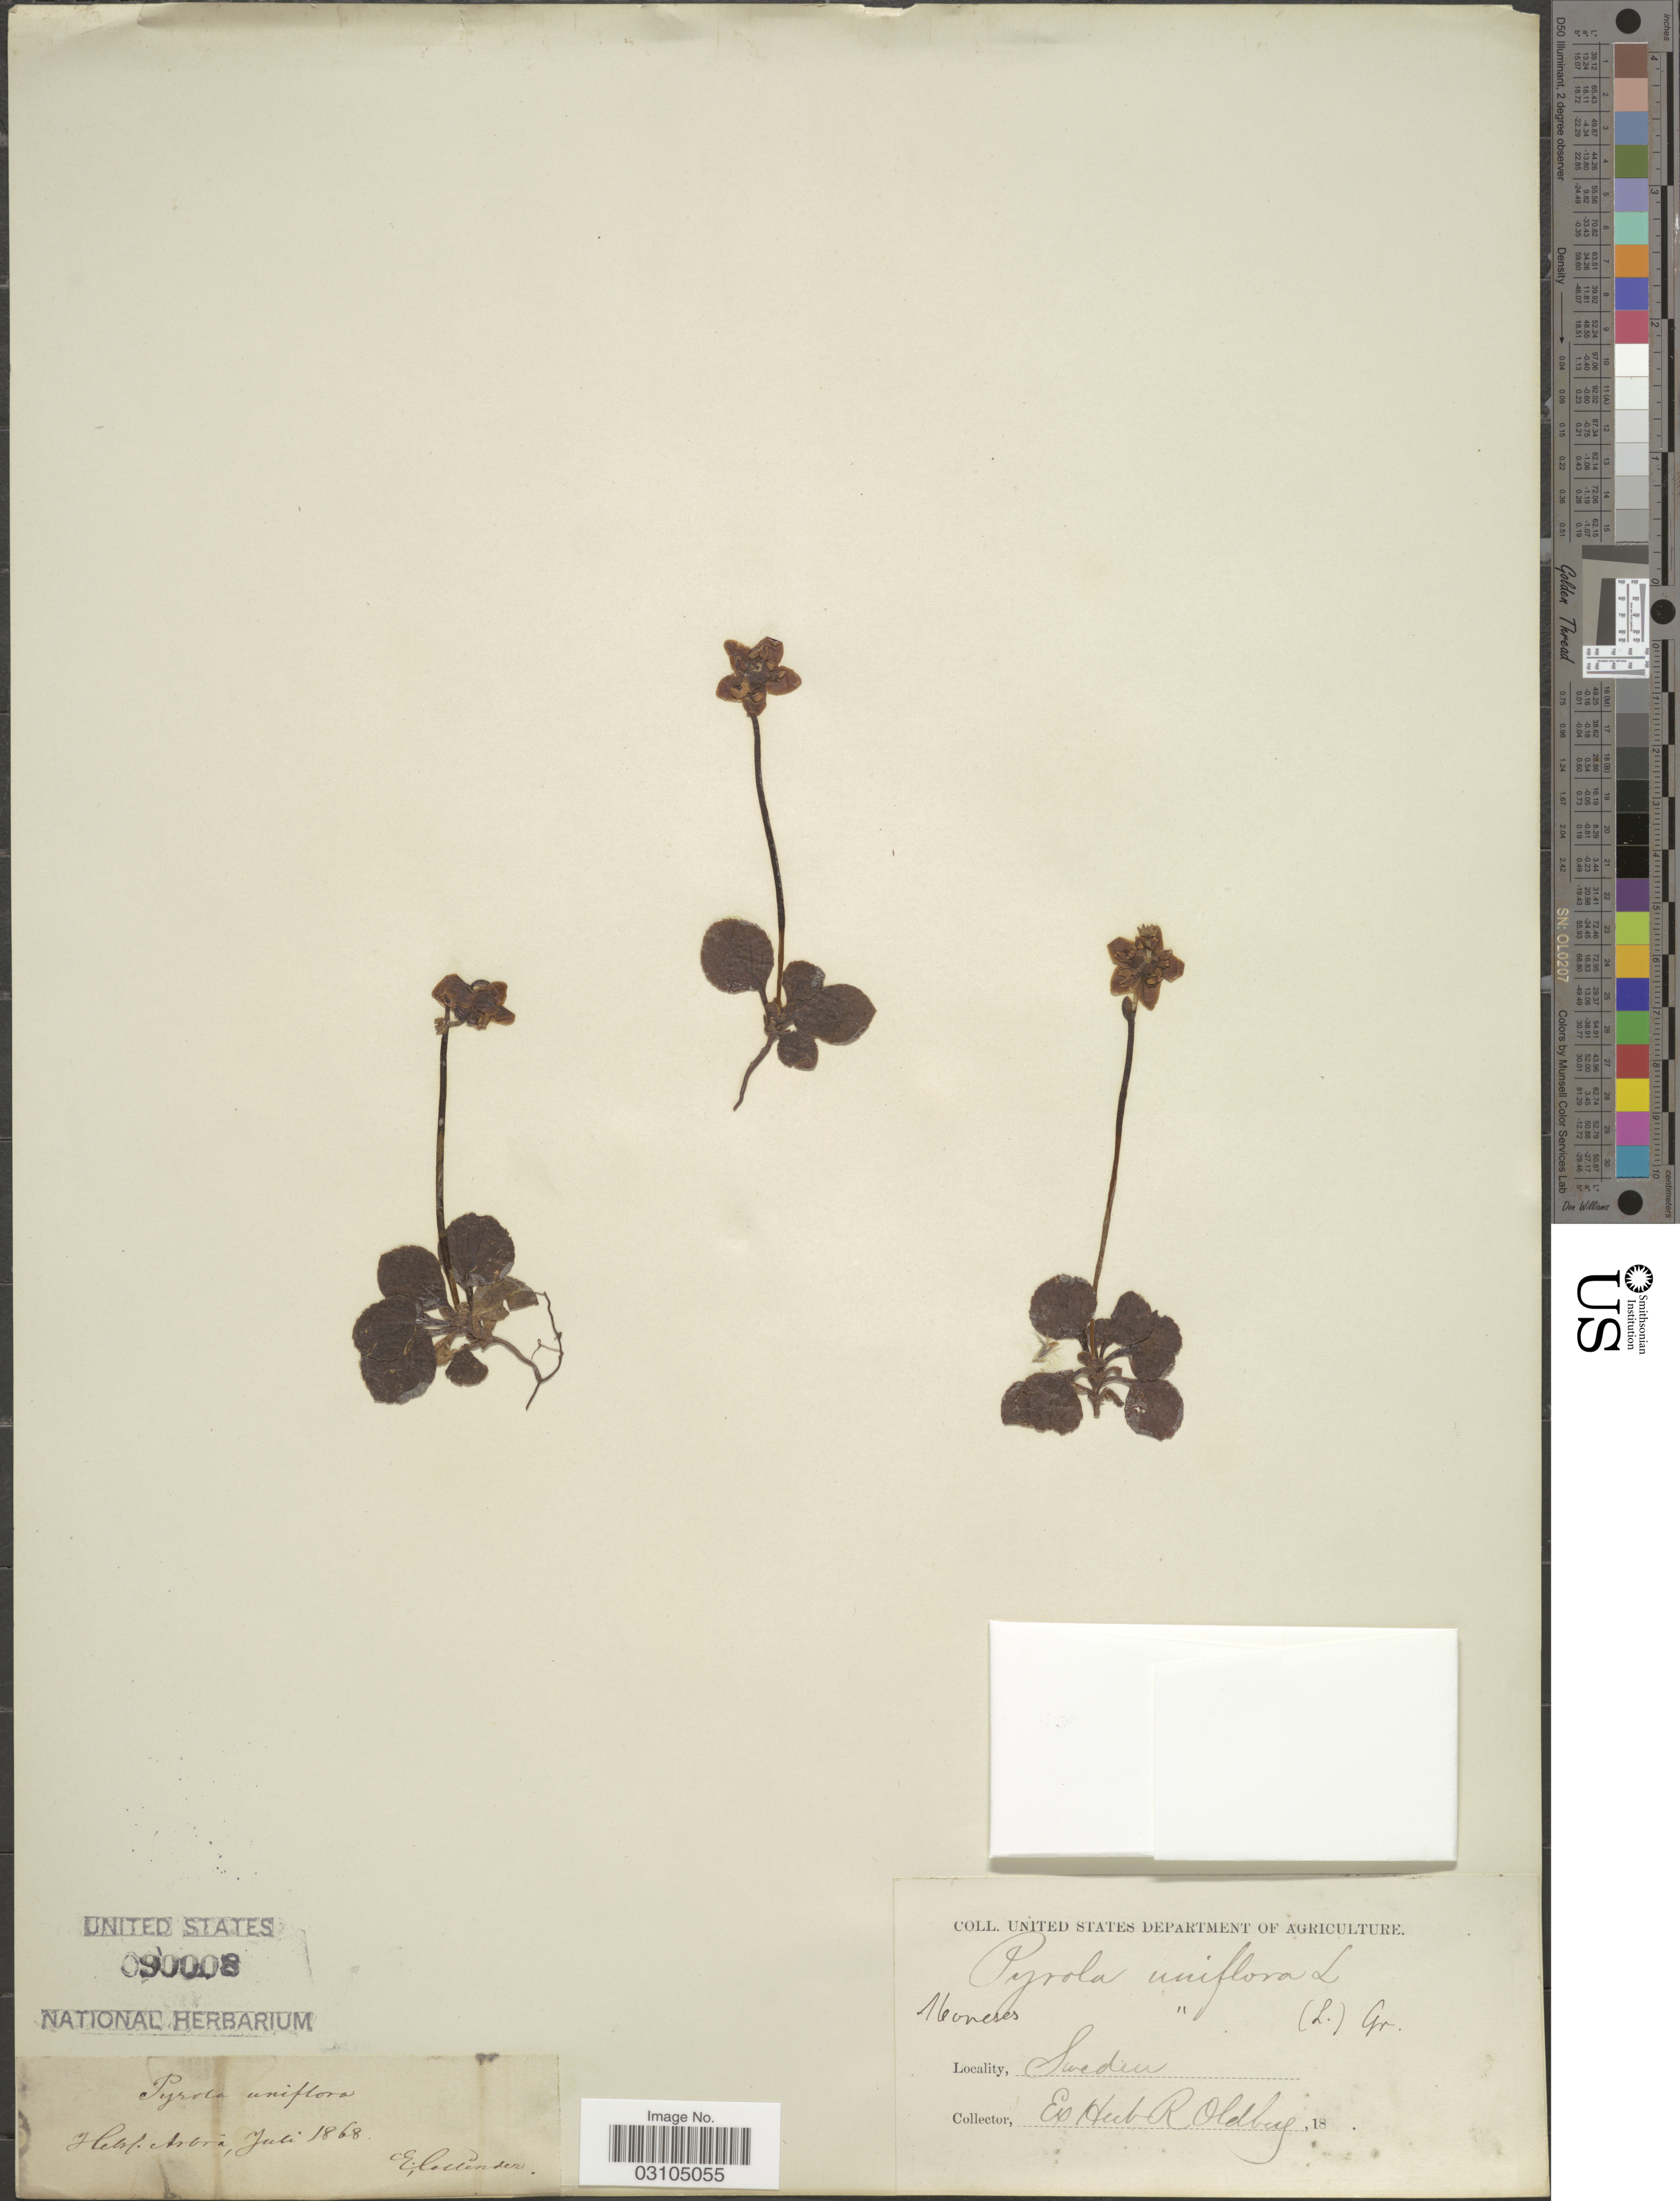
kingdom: Plantae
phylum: Tracheophyta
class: Magnoliopsida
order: Ericales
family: Ericaceae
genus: Moneses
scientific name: Moneses uniflora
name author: (L.) A. Gray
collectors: ex herb. R. Oldberg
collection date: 1868-07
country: Sweden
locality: Helsl. Arbrå.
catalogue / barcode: US 90008